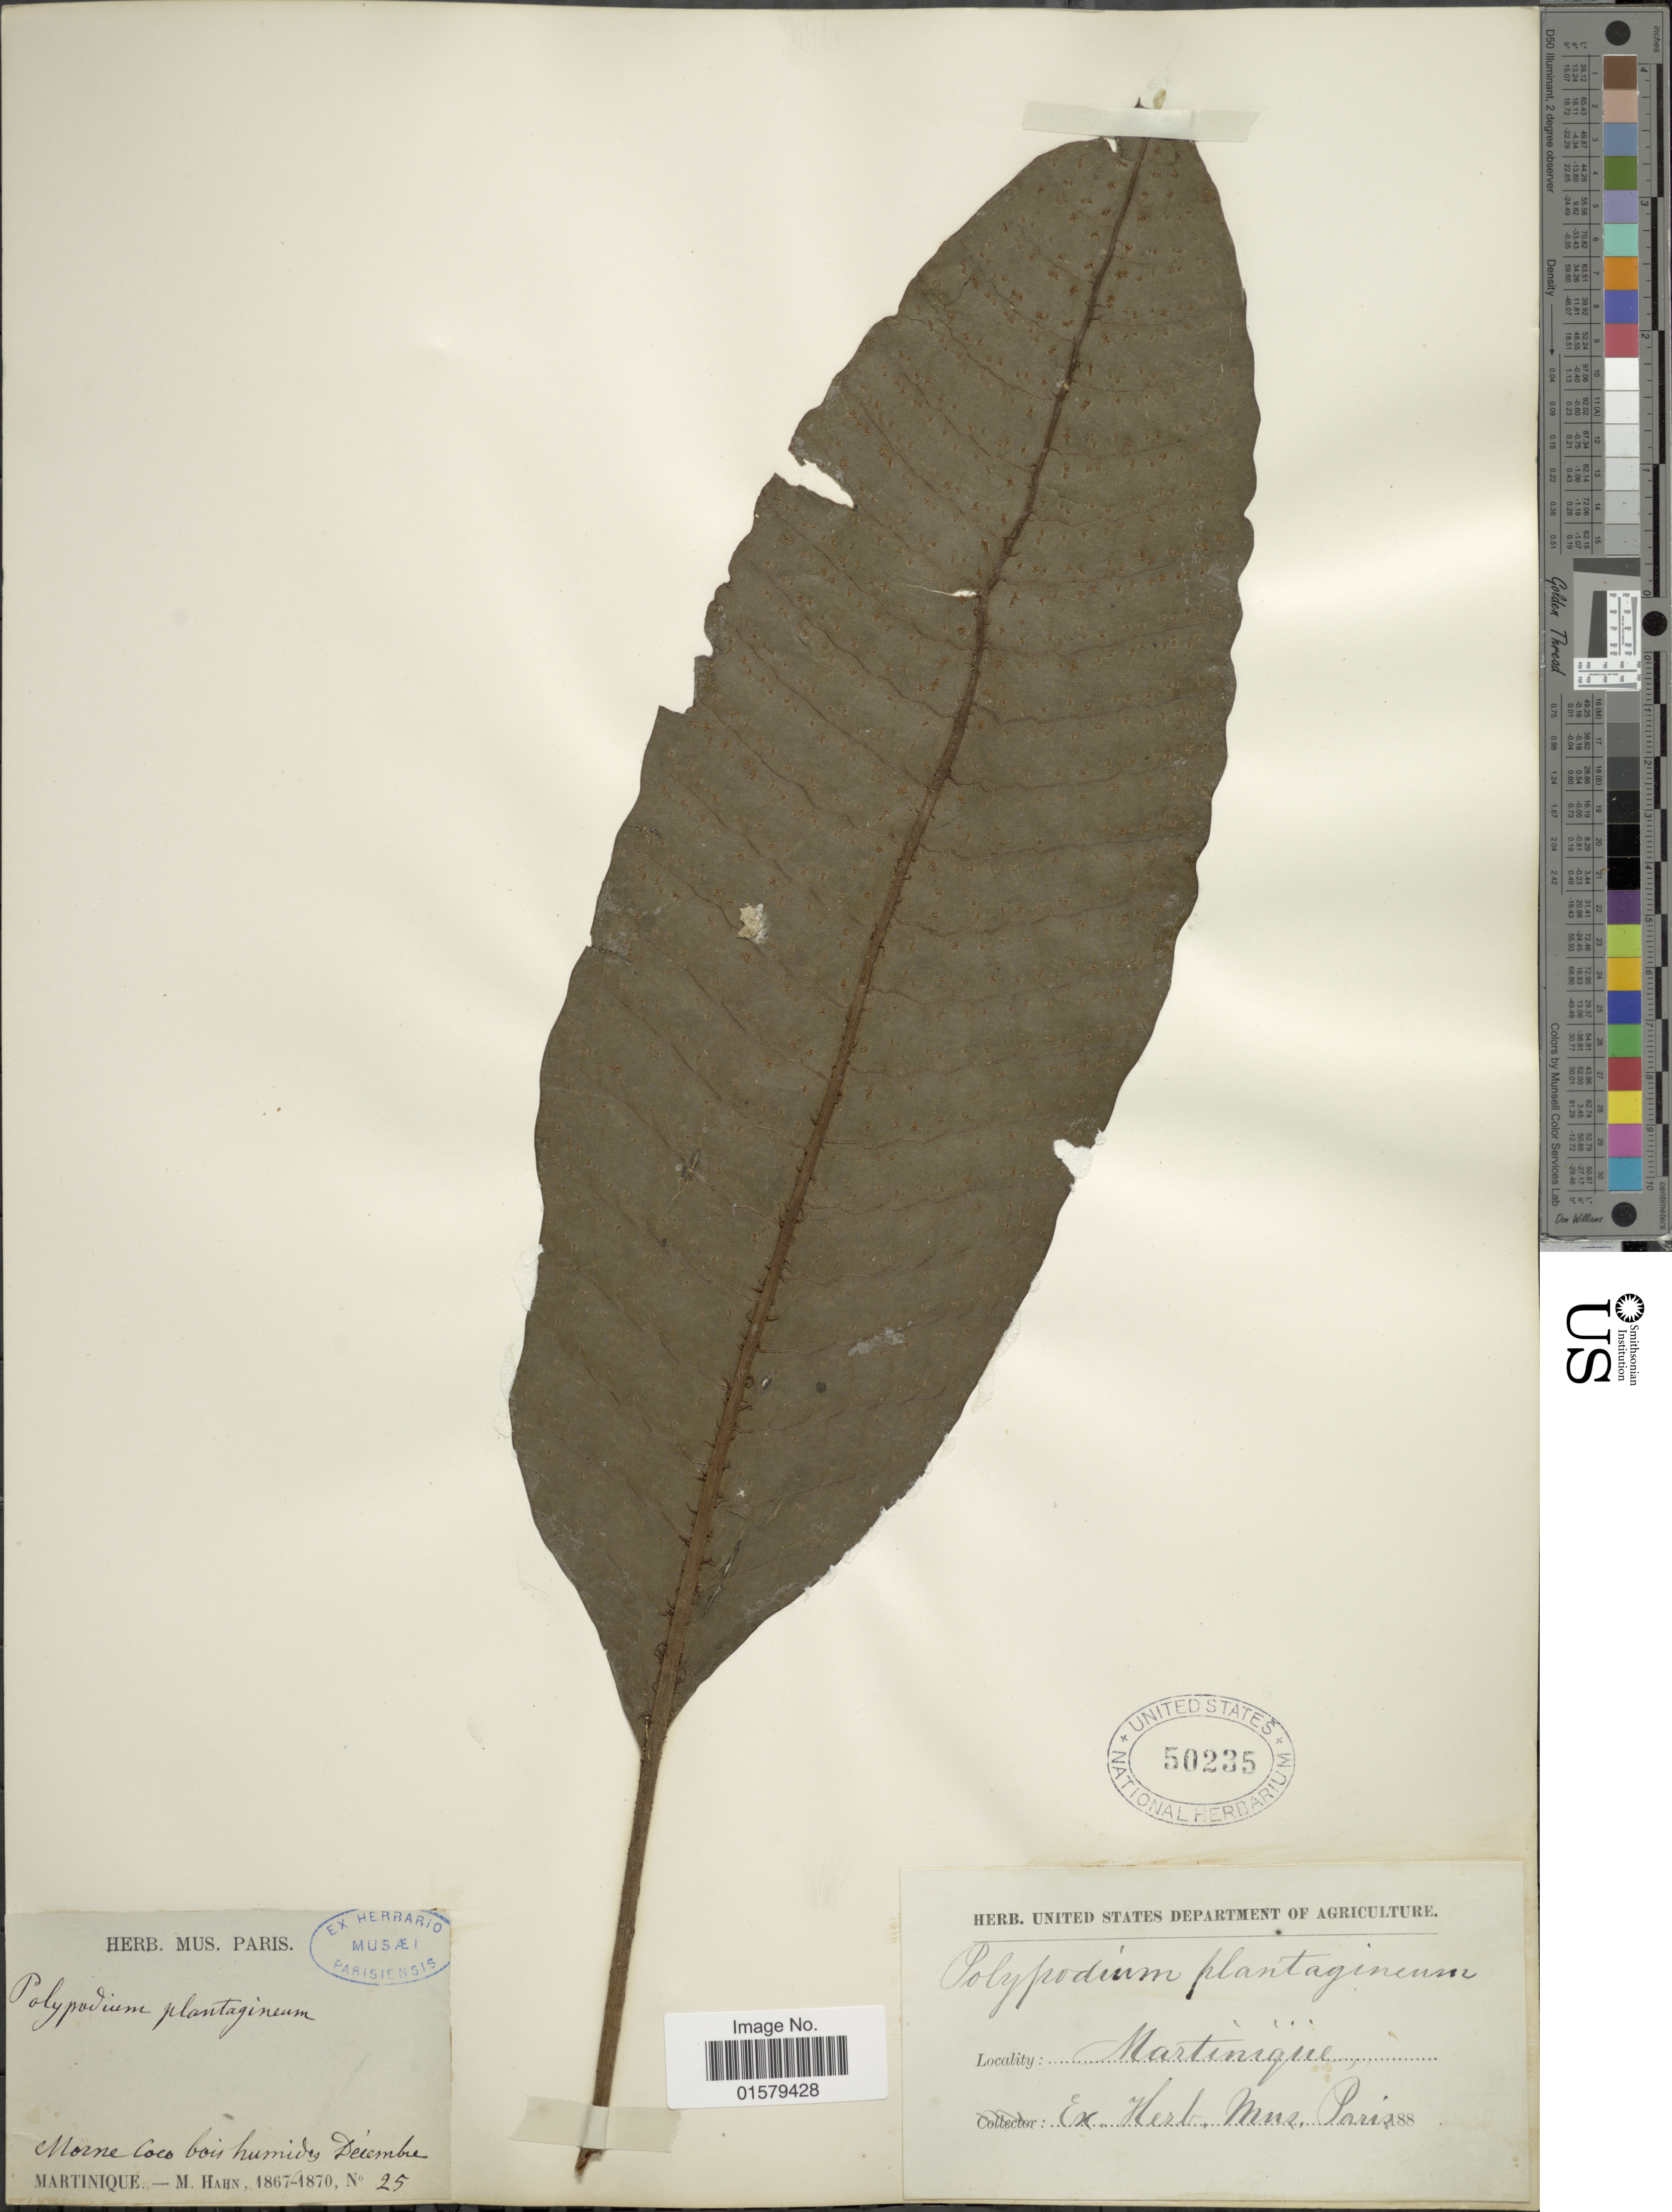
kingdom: Plantae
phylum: Tracheophyta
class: Polypodiopsida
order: Polypodiales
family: Tectariaceae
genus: Tectaria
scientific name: Tectaria plantaginea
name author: (Jacq.) Maxon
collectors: M. Hahn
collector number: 25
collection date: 1867-12/1870-12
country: Martinique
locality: Morne Coco bois humides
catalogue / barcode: US 50235